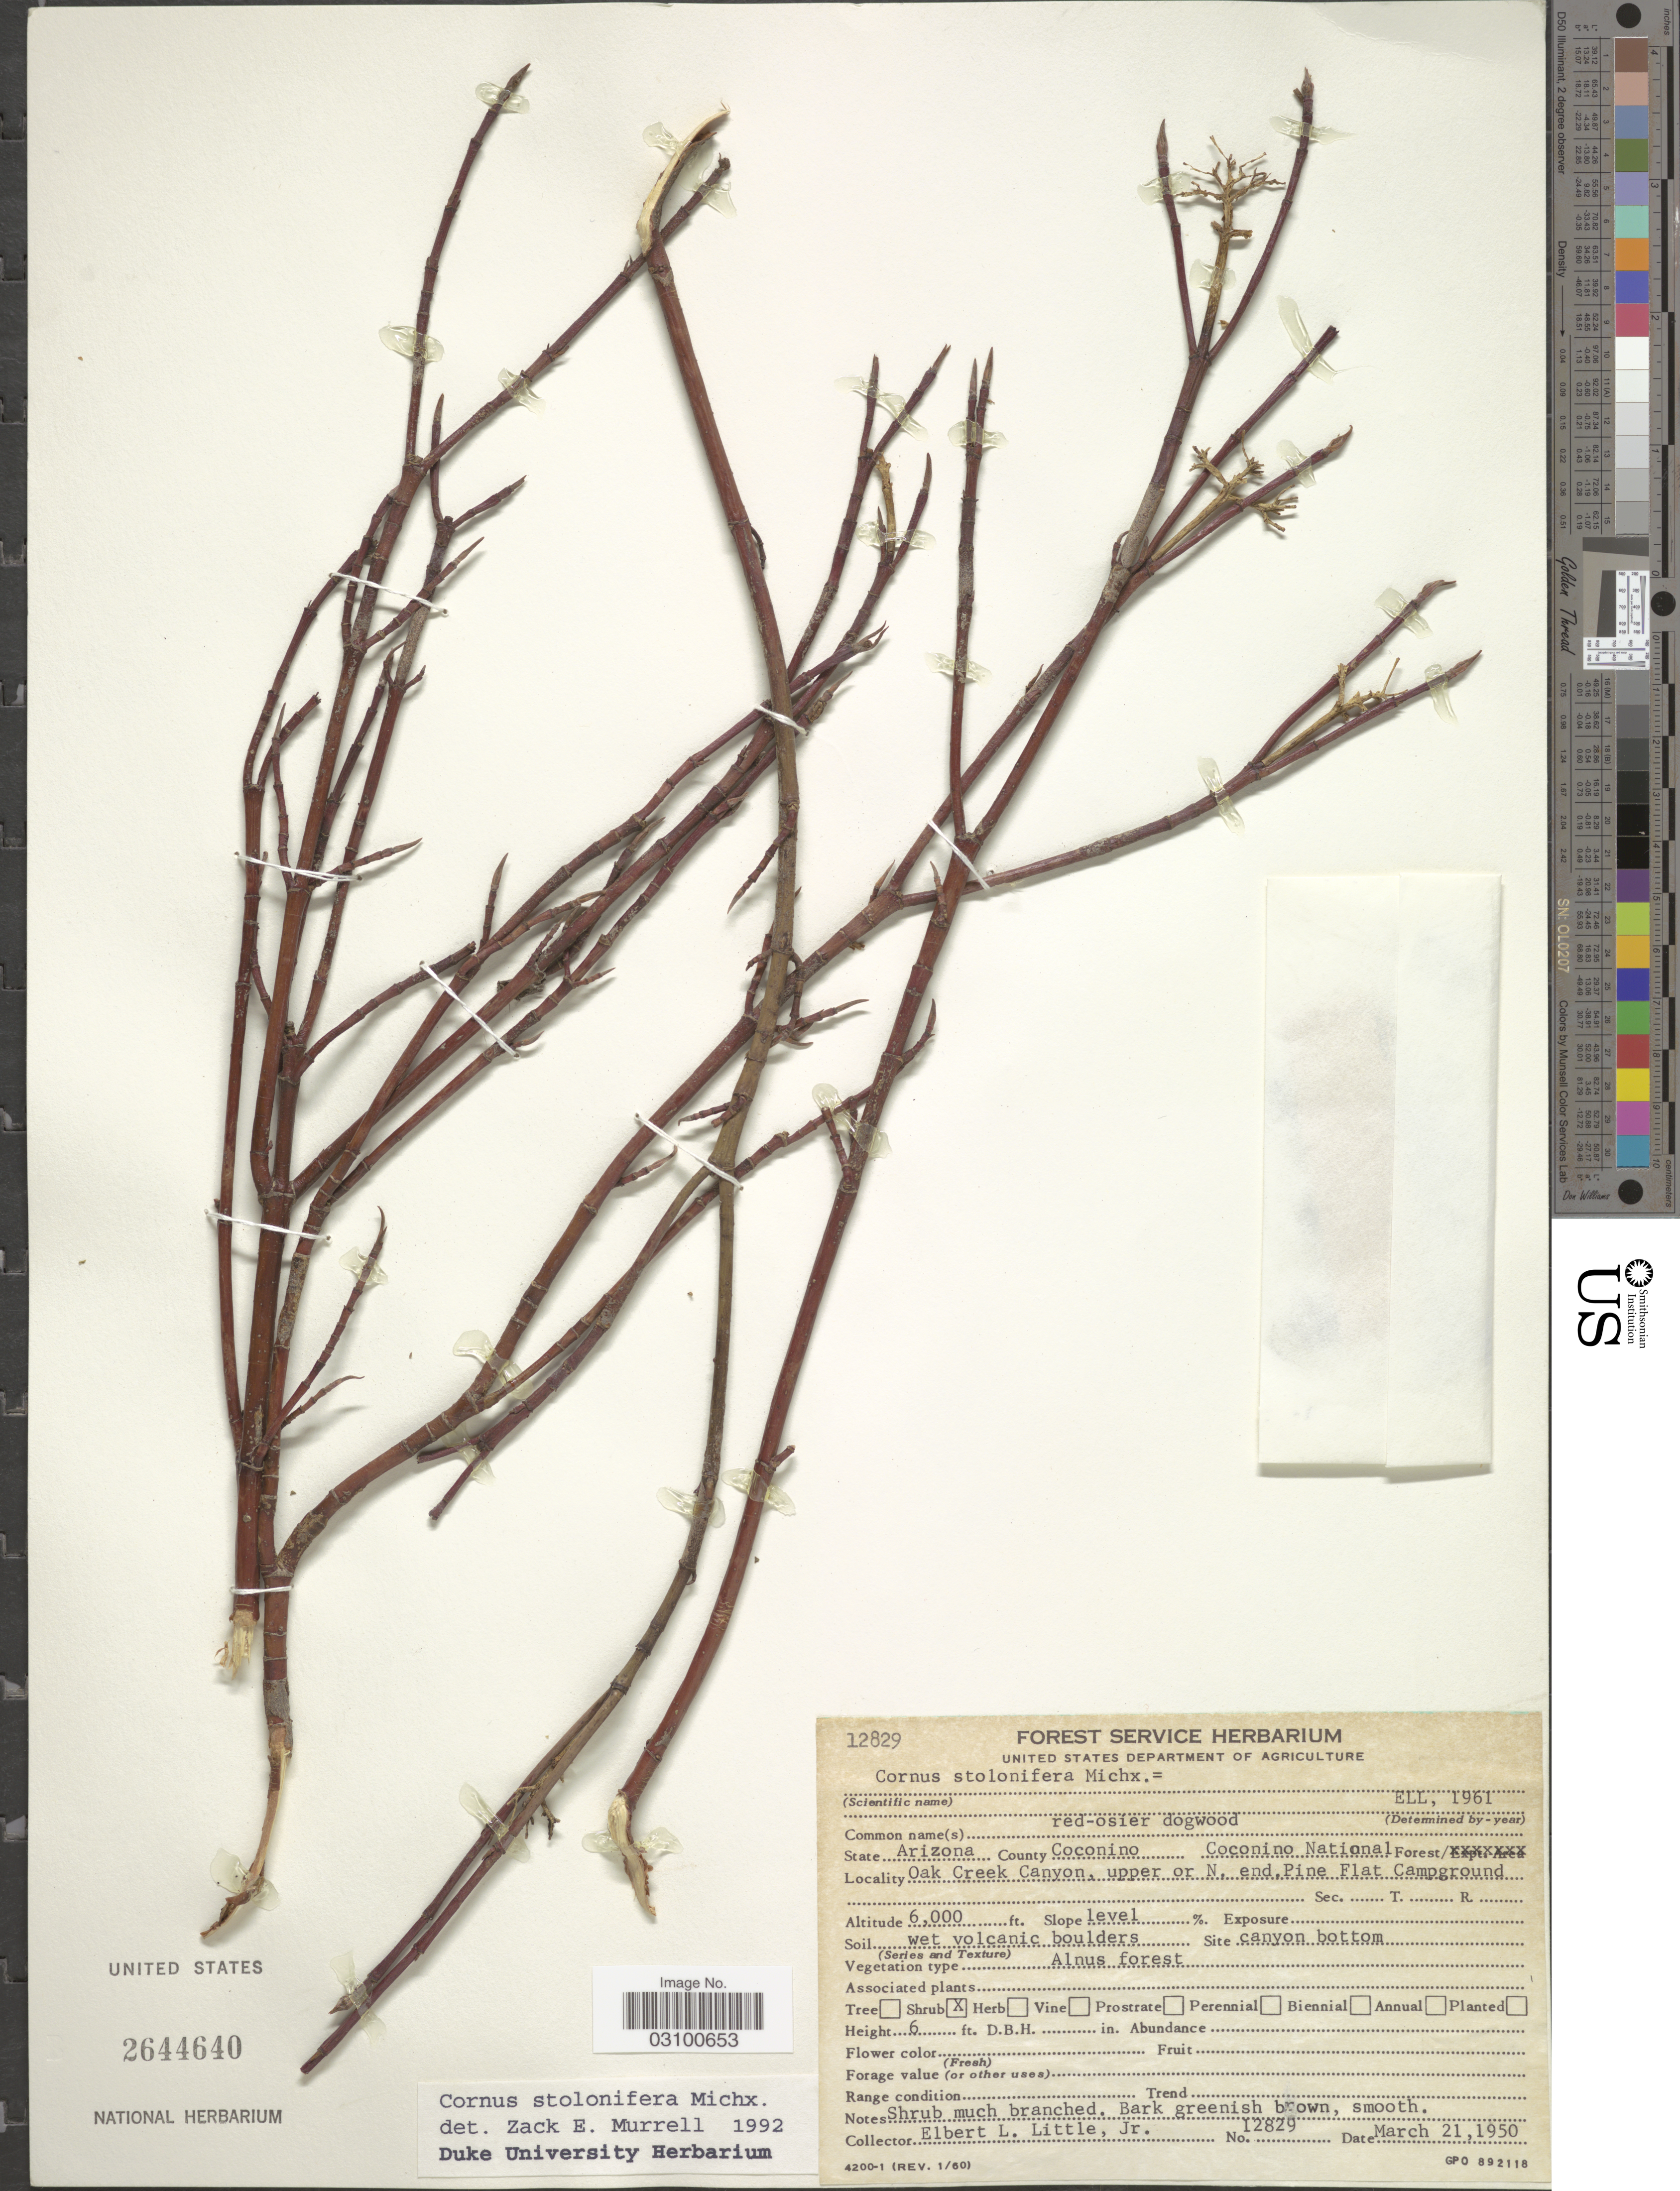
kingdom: Plantae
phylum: Tracheophyta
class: Magnoliopsida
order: Cornales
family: Cornaceae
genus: Cornus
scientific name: Cornus sericea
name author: L.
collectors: E. L. Little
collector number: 12829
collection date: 1950-03-21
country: United States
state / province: Arizona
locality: County Coconino. Coconino National Forest. Oak Creek Canyon, upper of N. end, Pine Flat Campground.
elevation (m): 1829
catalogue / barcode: US 2644640